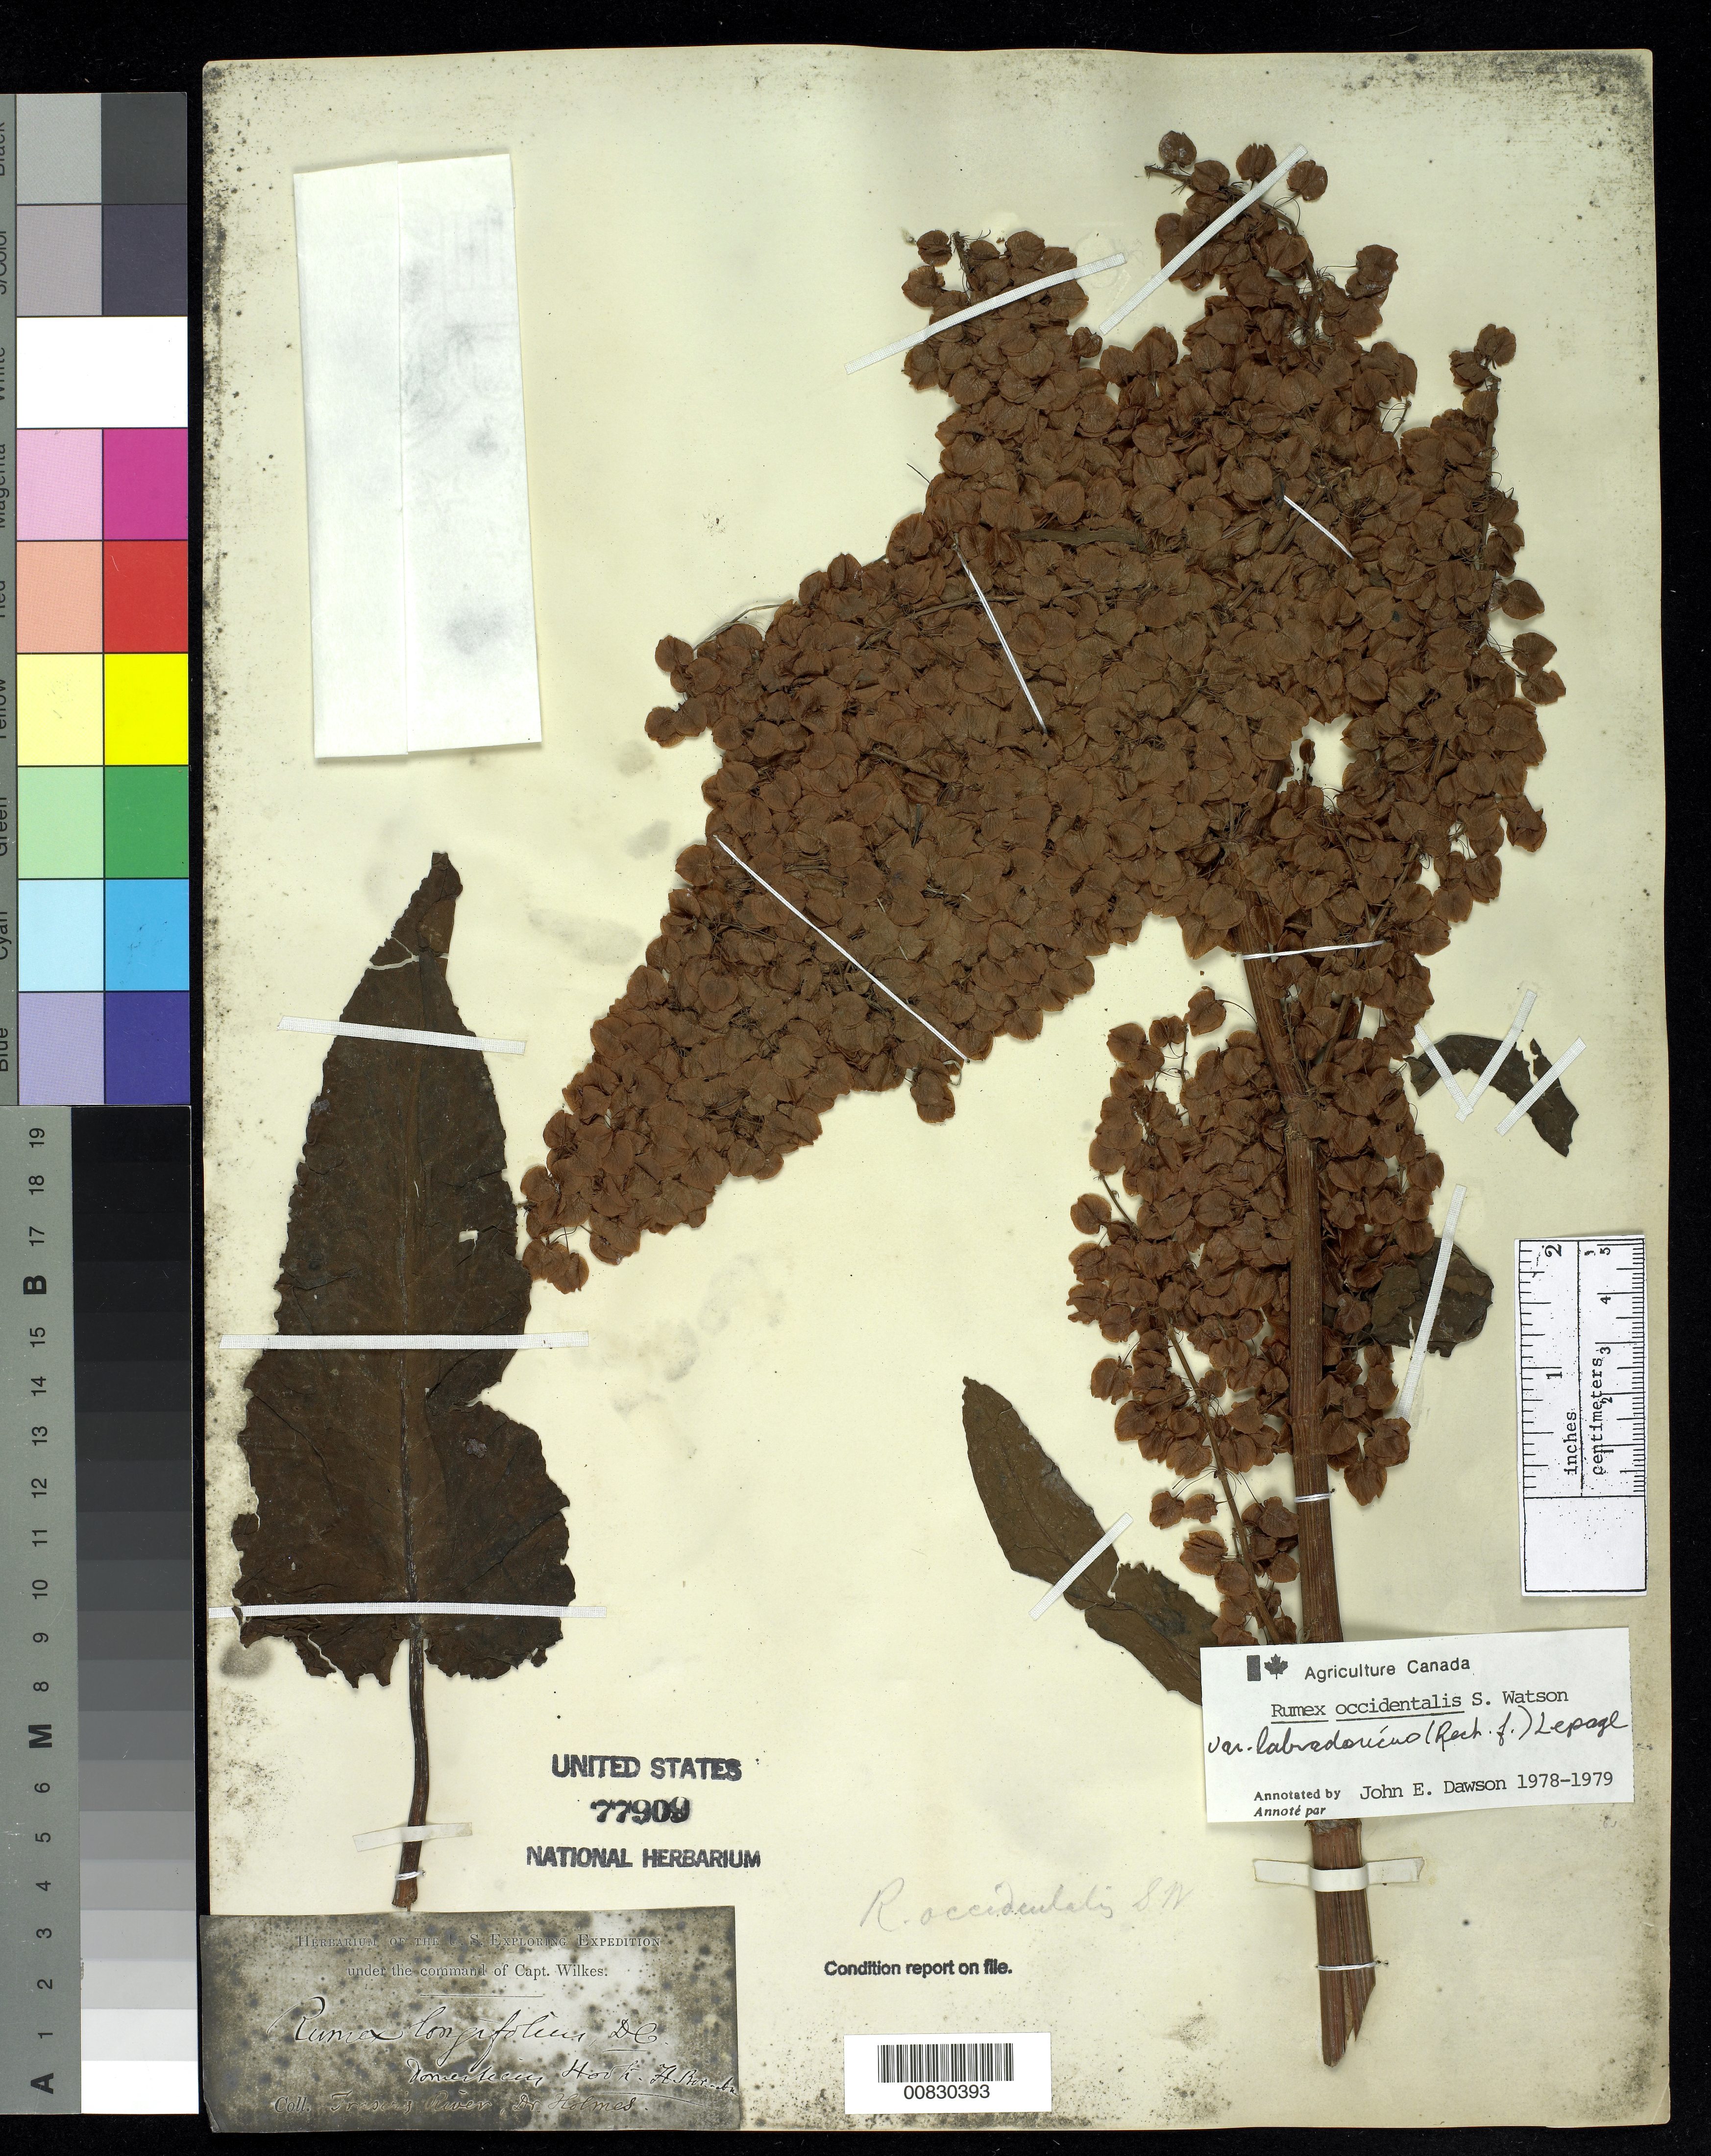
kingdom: Plantae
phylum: Tracheophyta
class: Magnoliopsida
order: Caryophyllales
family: Polygonaceae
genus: Rumex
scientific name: Rumex occidentalis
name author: S. Watson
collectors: -. Holmes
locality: [illegible text] River.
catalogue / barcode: US 77909